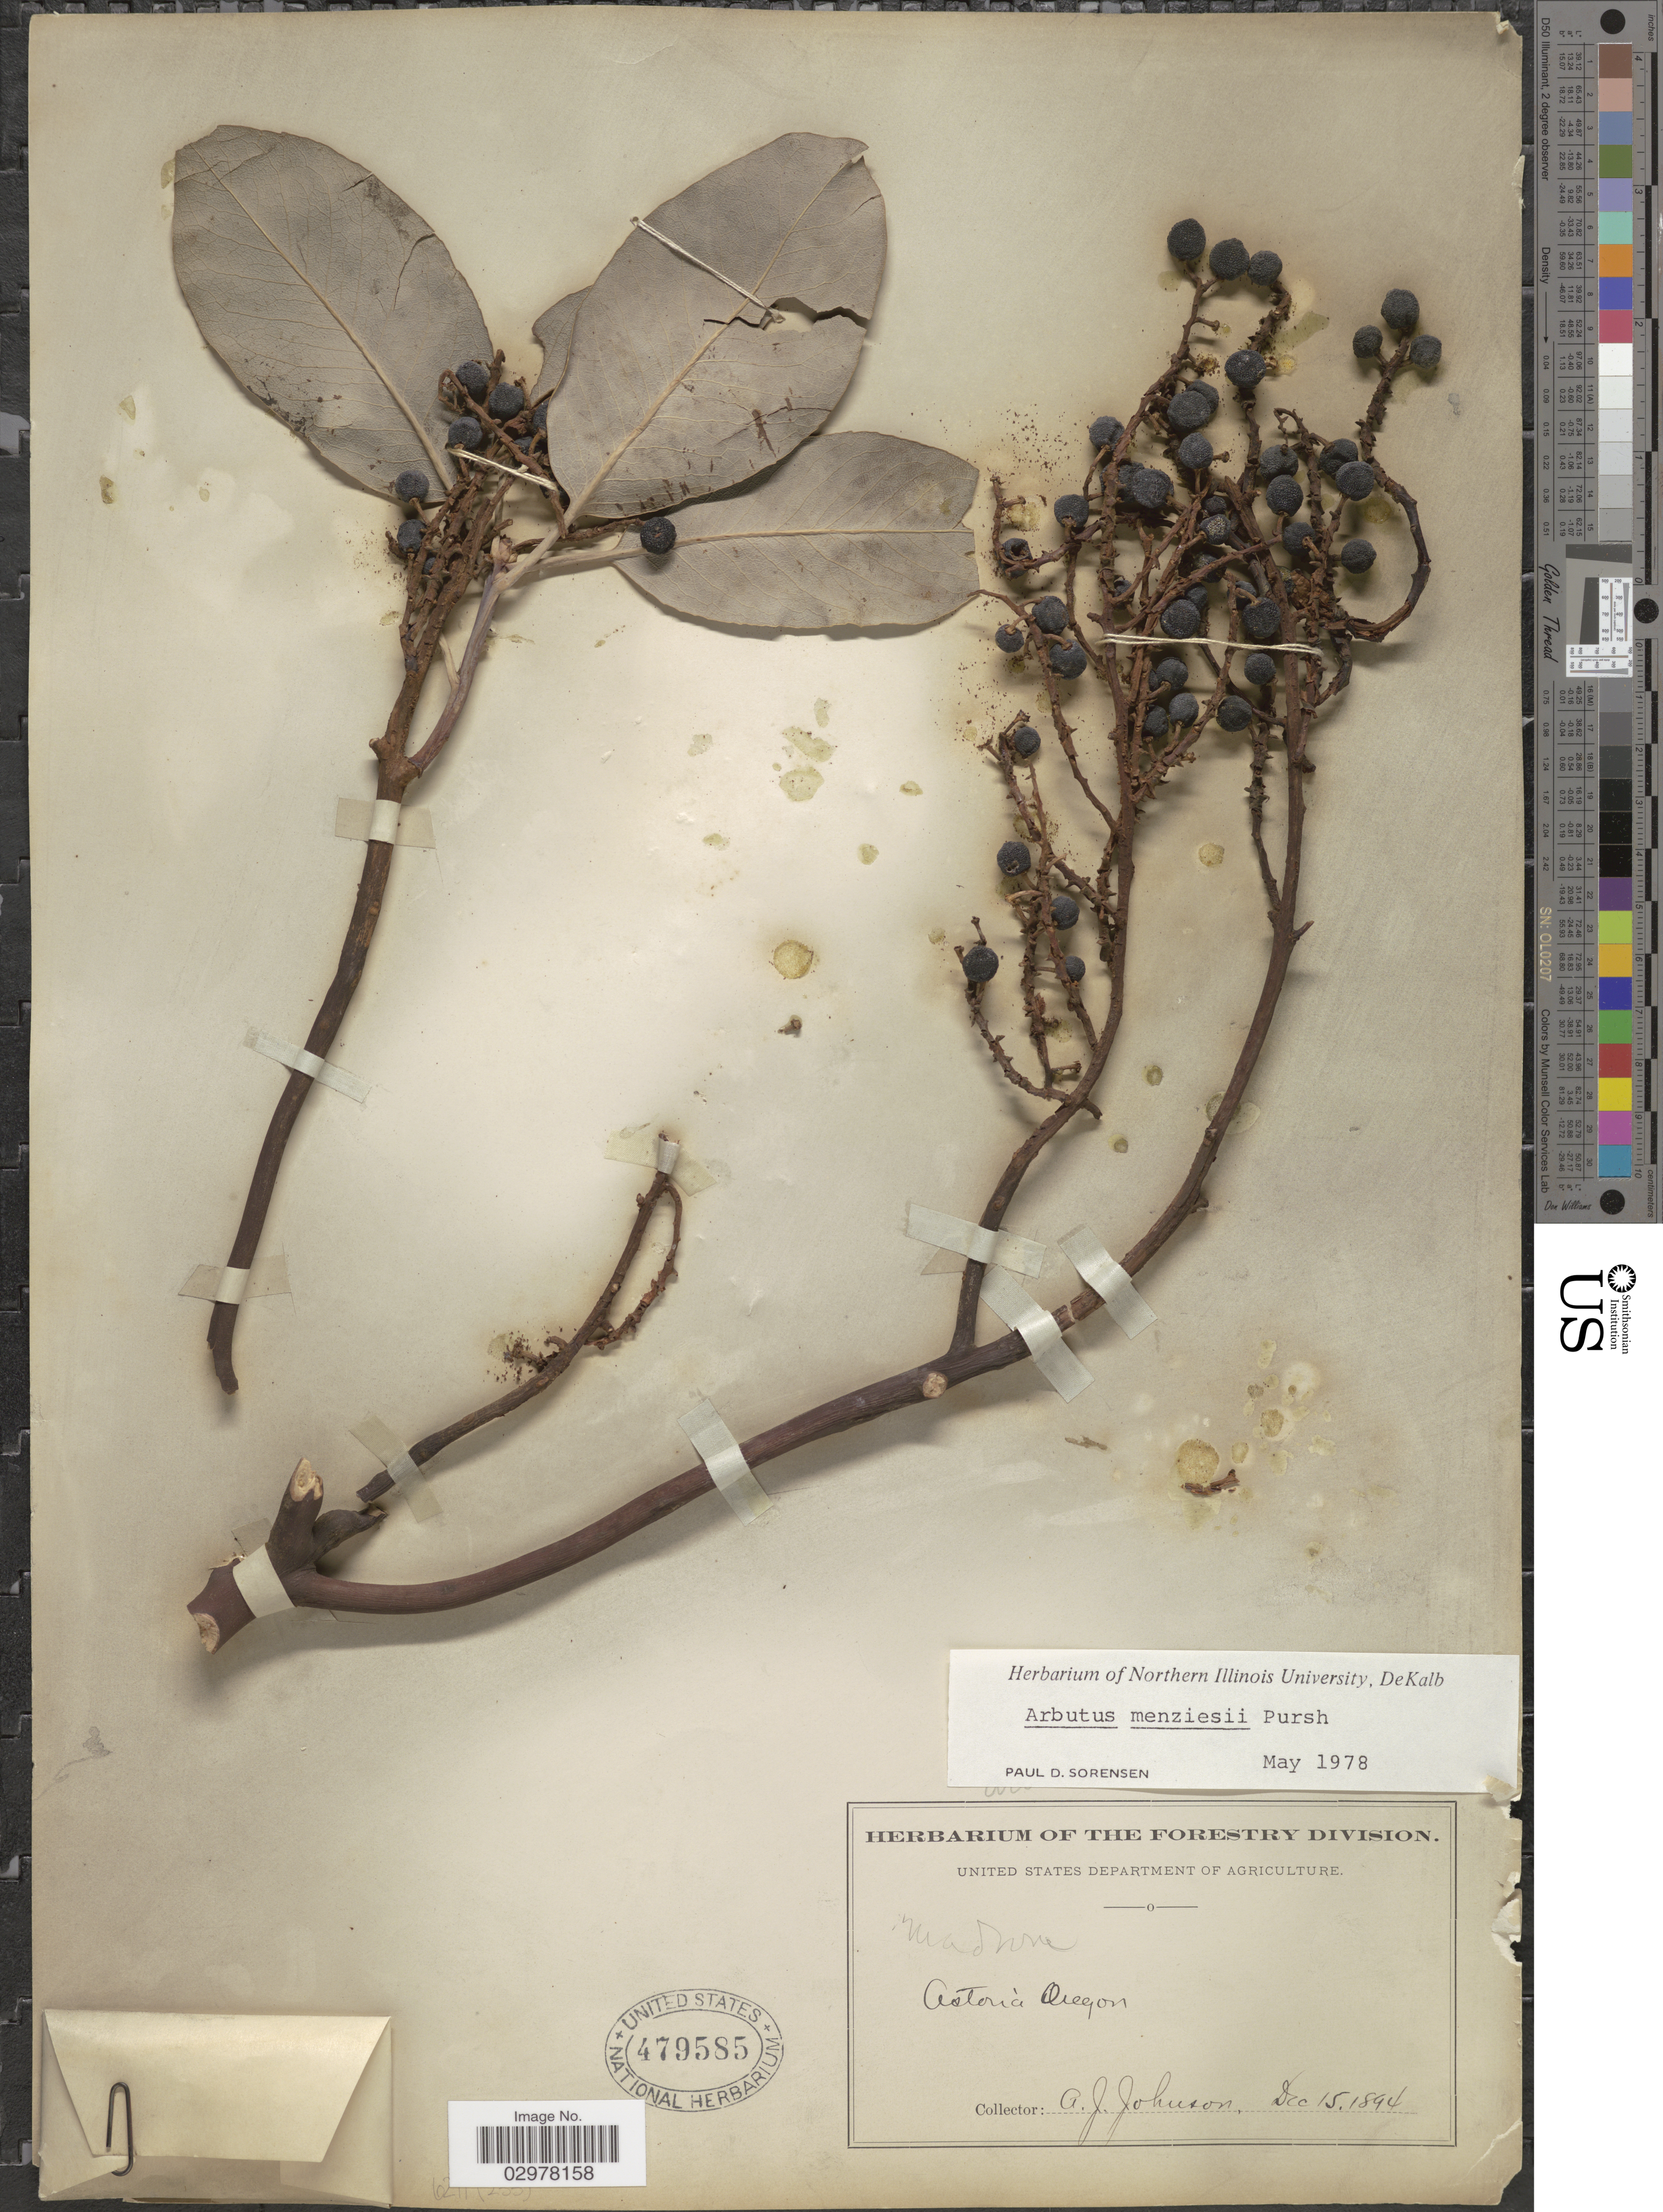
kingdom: Plantae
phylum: Tracheophyta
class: Magnoliopsida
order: Ericales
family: Ericaceae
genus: Arbutus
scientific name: Arbutus menziesii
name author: Pursh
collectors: A. Johnson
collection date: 1894-12-15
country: United States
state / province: Oregon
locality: Astoria Oregon.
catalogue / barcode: US 479585